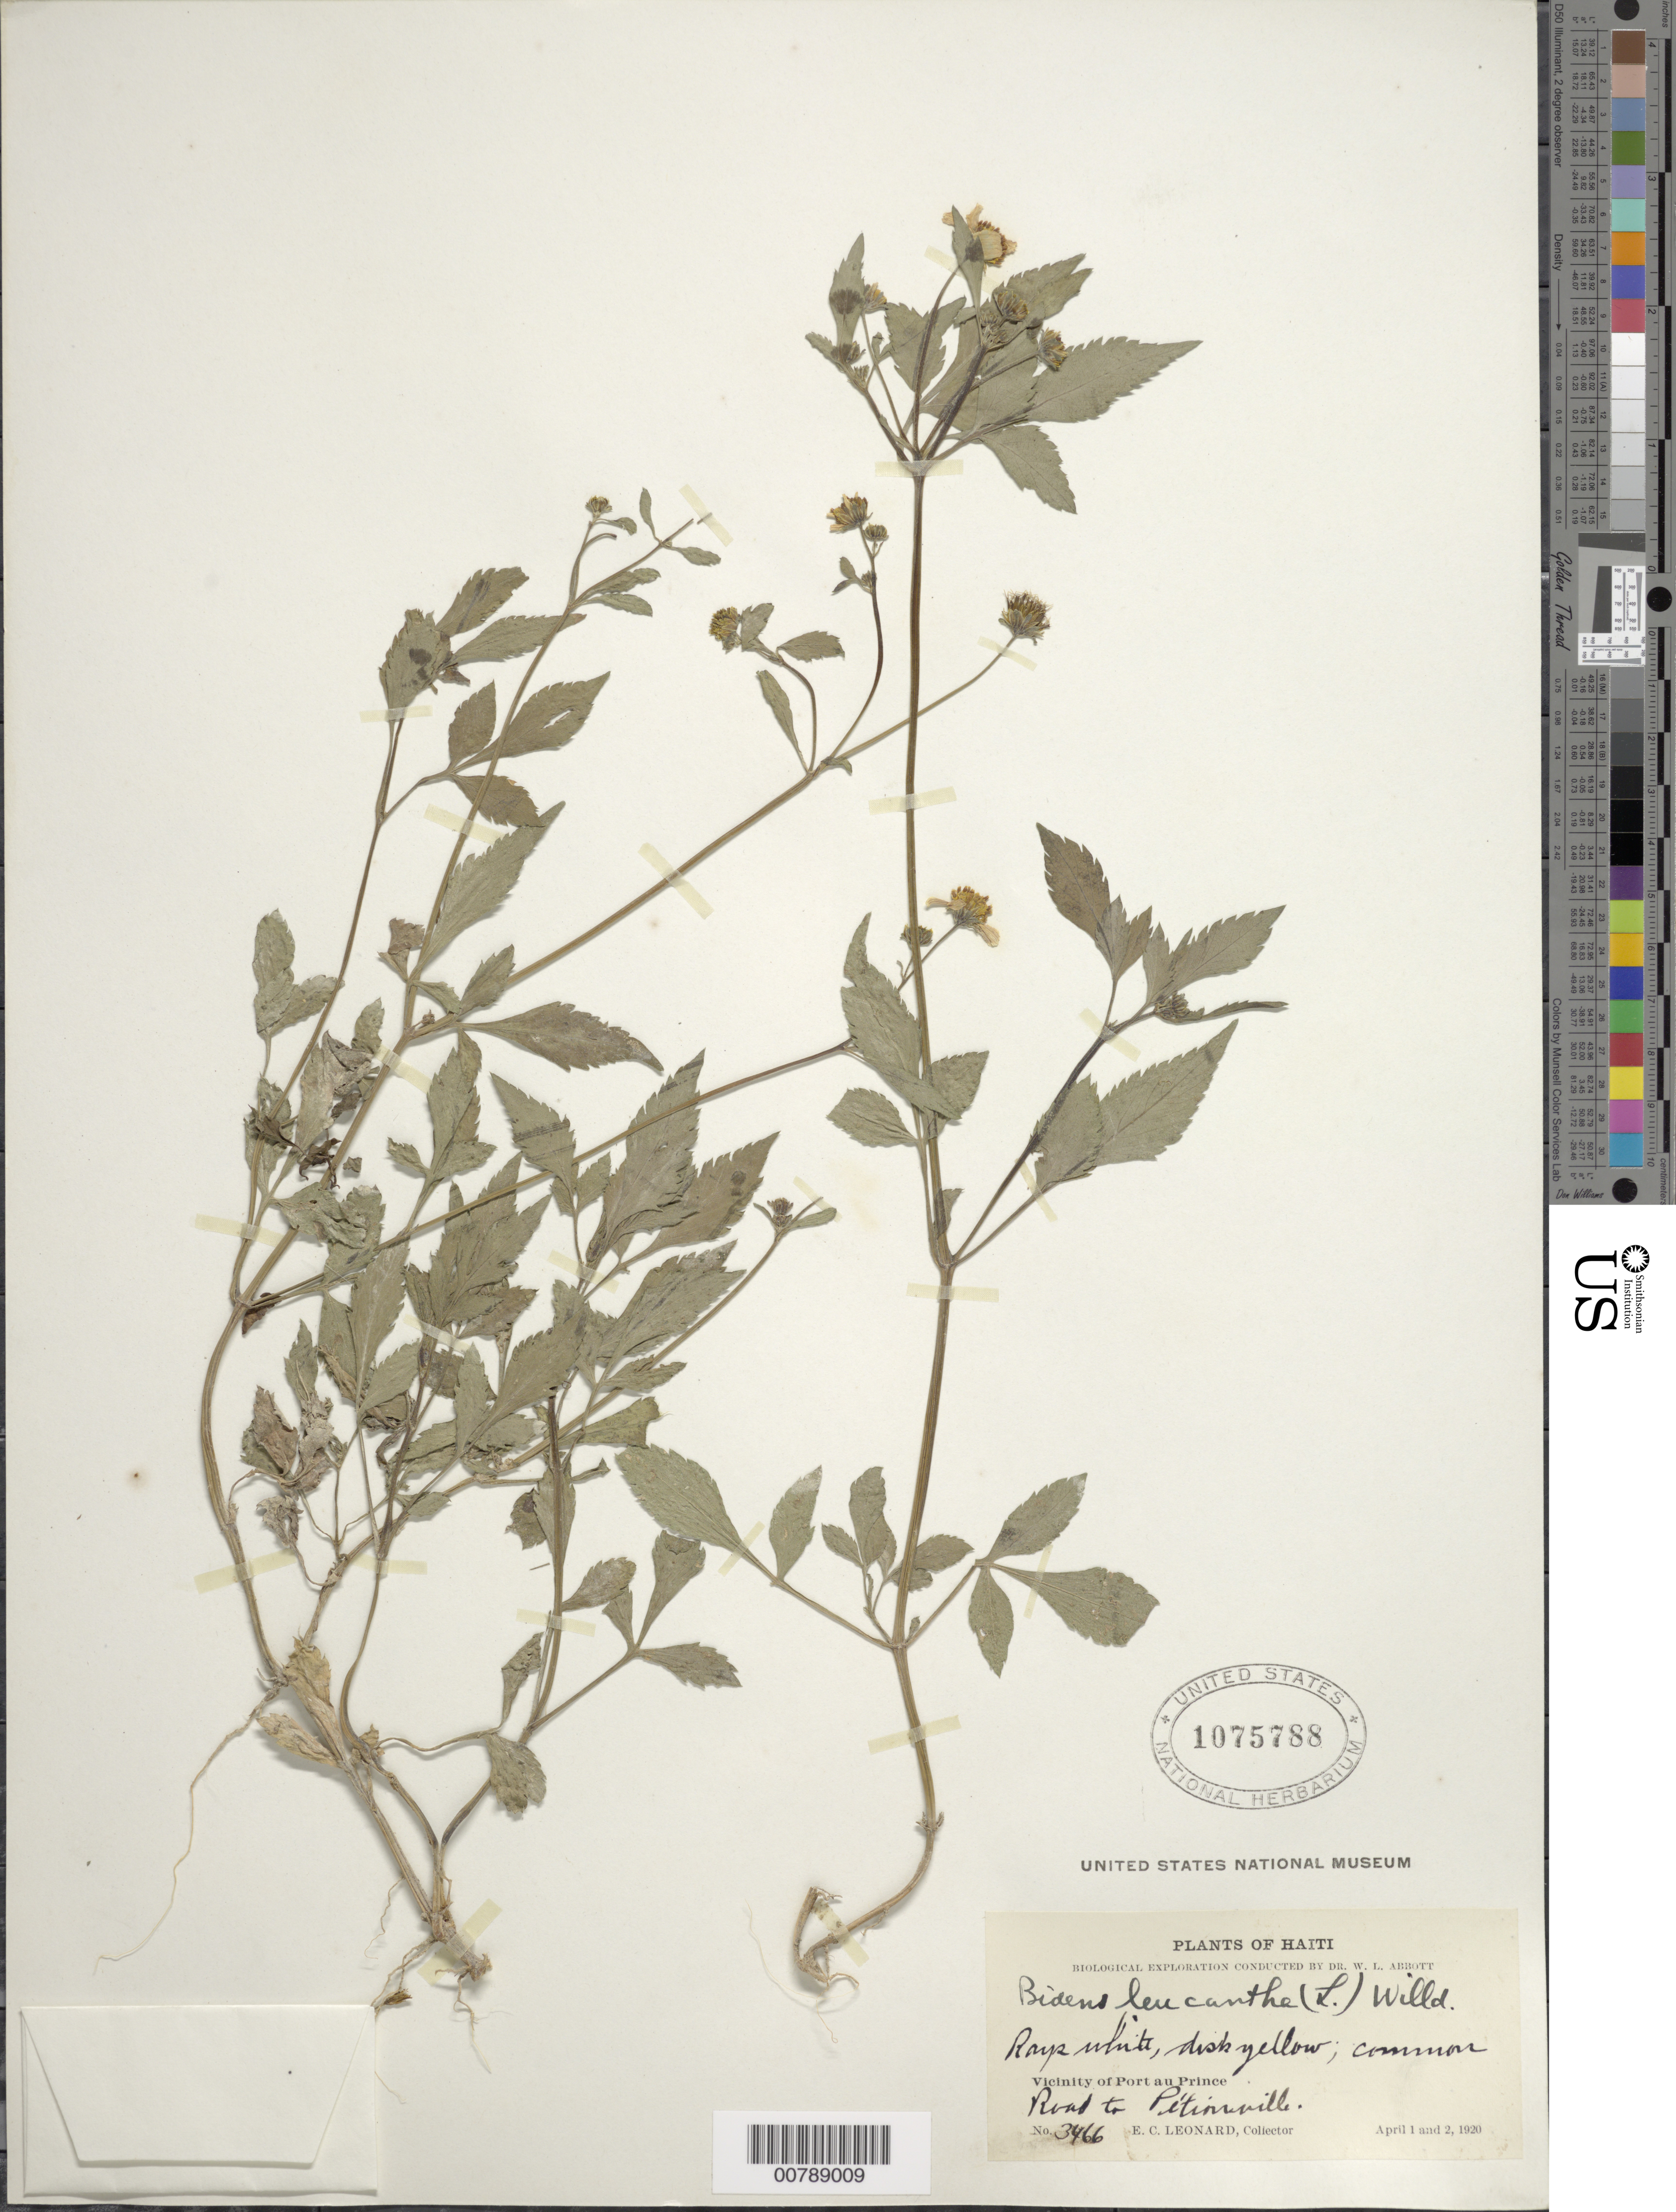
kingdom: Plantae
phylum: Tracheophyta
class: Magnoliopsida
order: Asterales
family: Asteraceae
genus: Bidens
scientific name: Bidens alba var. radiata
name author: (Sch. Bip.) R.E. Ballard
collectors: E. C. Leonard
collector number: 3466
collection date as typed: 01 Apr 1920 to 02 Apr 1920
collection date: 1920-04-01/1920-04-02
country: Haiti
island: Hispaniola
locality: Vicinity of Port au Prince. Road to Pétionville.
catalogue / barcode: US 1075788